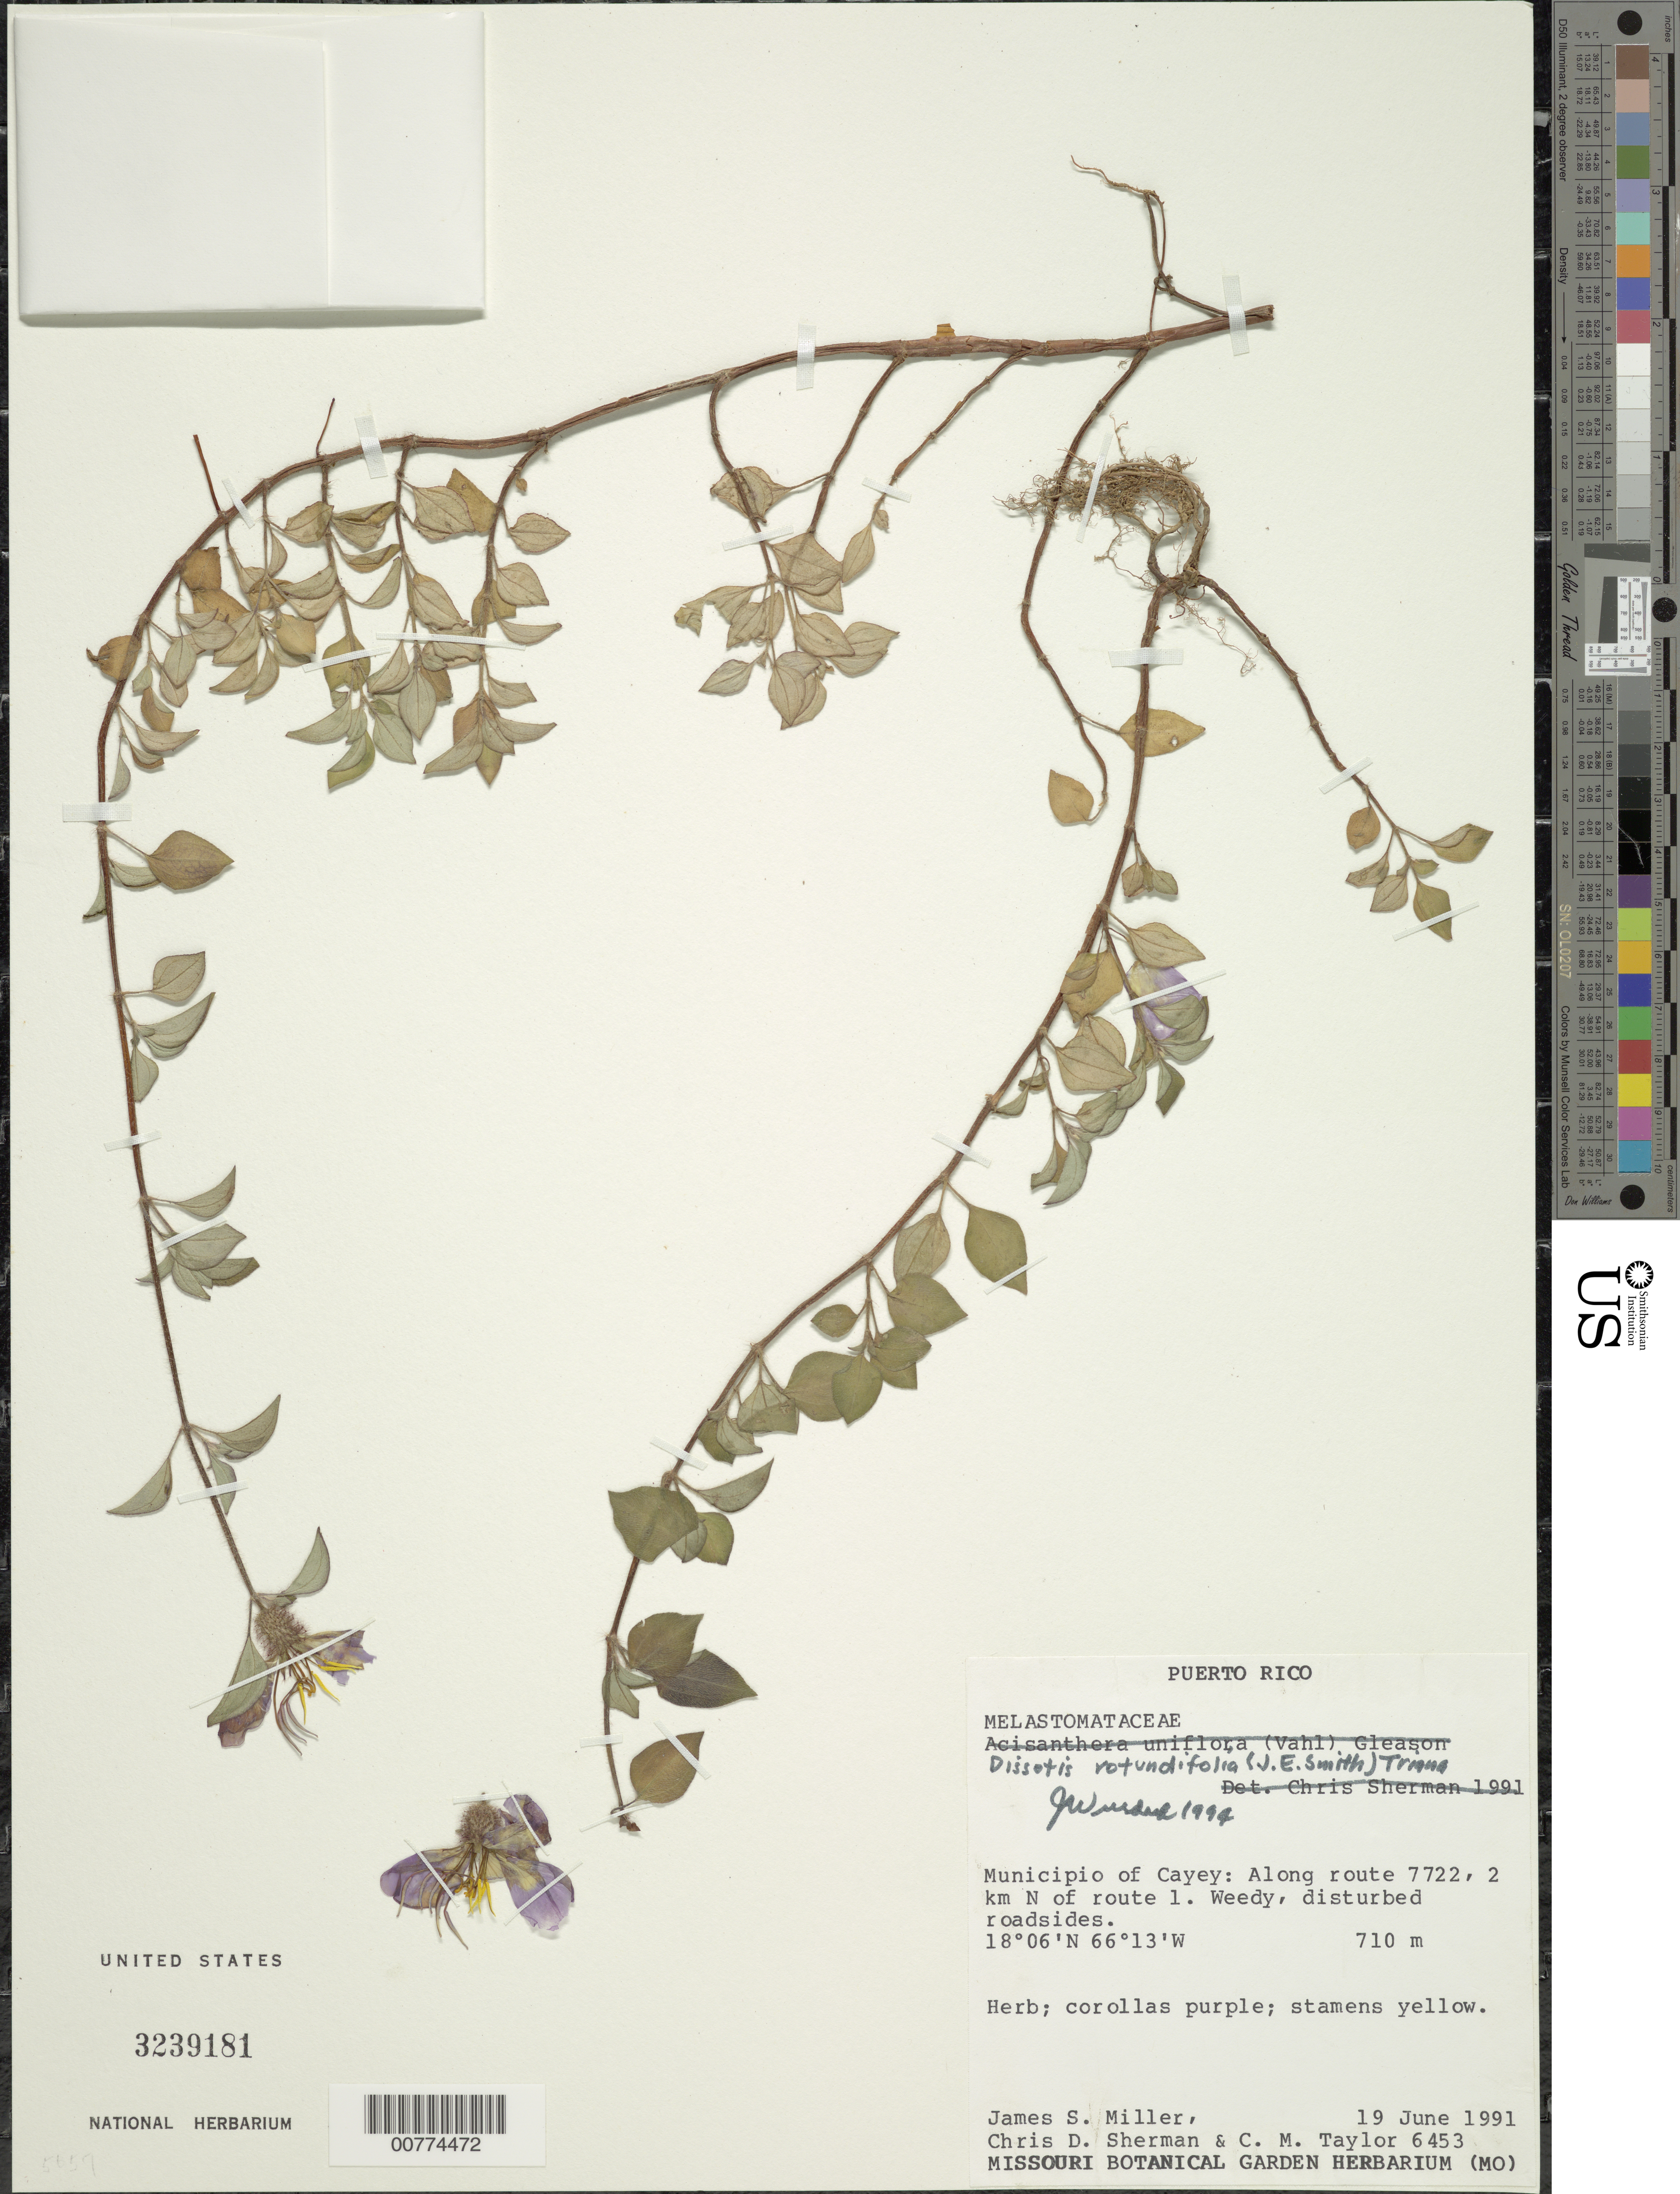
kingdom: Plantae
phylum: Tracheophyta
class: Magnoliopsida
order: Myrtales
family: Melastomataceae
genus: Heterotis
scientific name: Heterotis rotundifolia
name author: (Sm.) Jacq.-Fél.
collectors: J. S. Miller, C. Sherman & C. M. Taylor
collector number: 6453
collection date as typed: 19 Jun 1991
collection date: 1991-06-19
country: Puerto Rico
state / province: Cayey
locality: Along route 7722, 2 km N of route 1.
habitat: Weedy, disturbed roadsides.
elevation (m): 710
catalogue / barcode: US 3239181